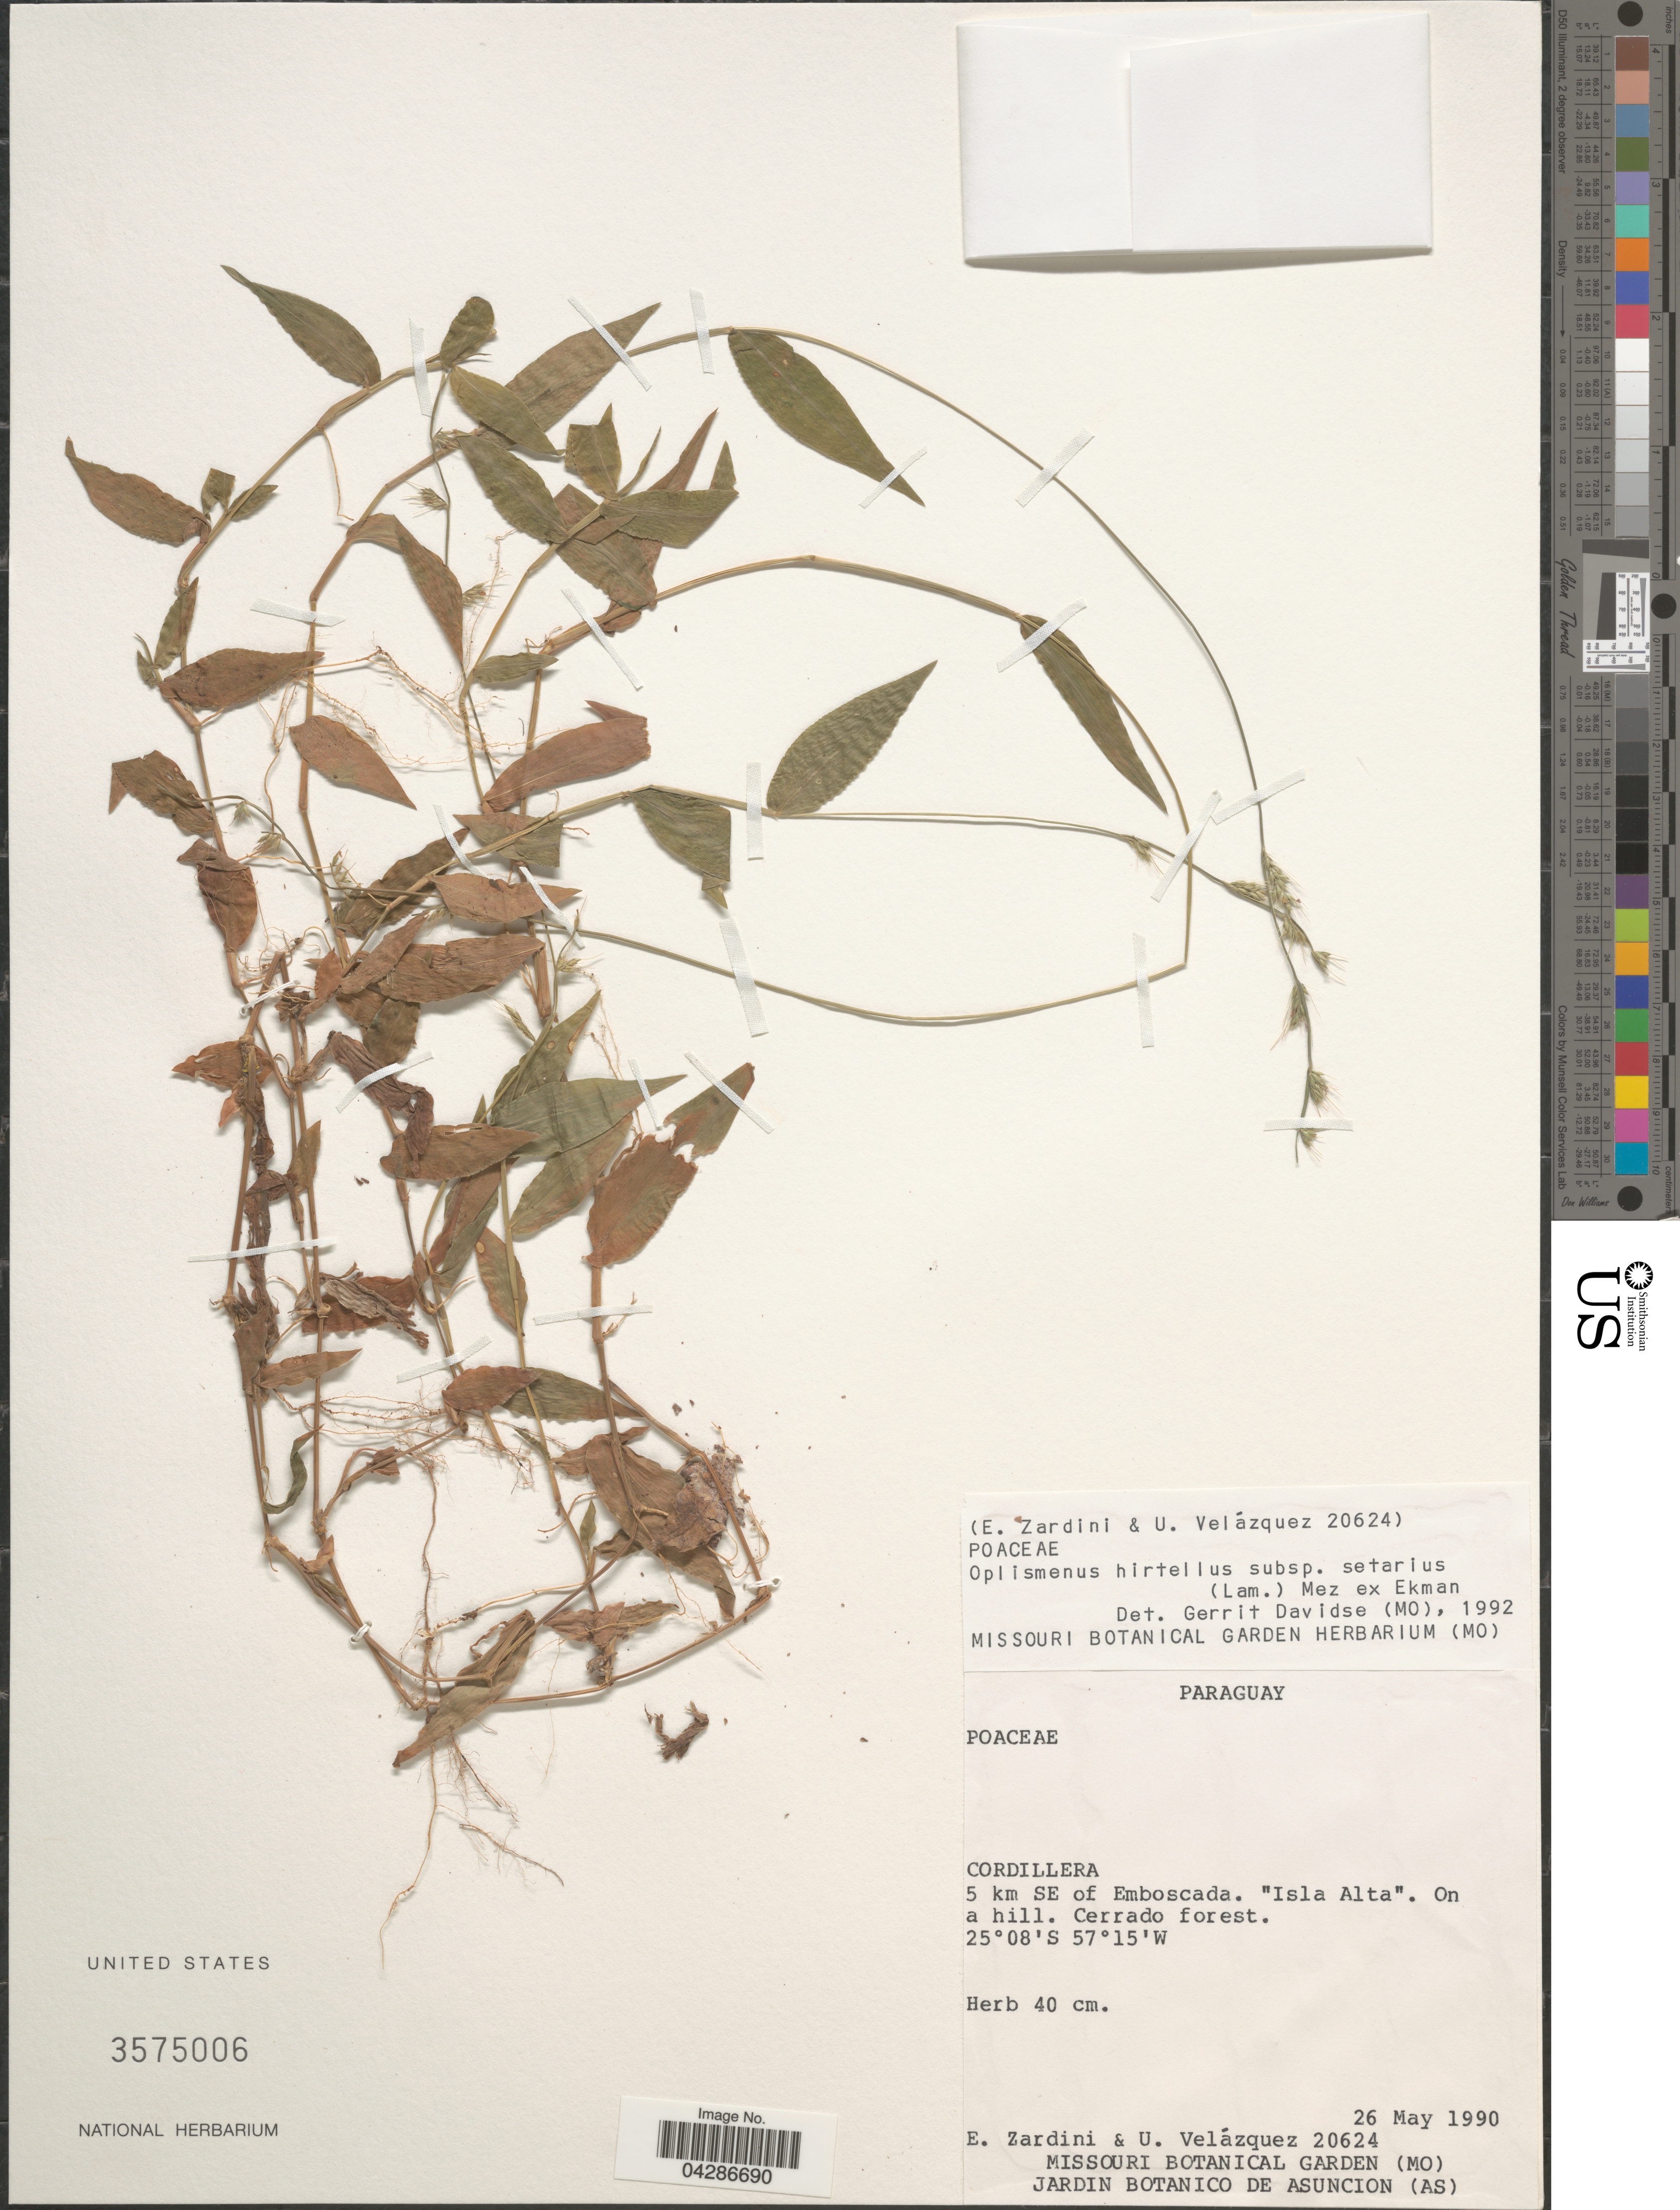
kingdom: Plantae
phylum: Tracheophyta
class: Liliopsida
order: Poales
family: Poaceae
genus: Oplismenus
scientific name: Oplismenus hirtellus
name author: (L.) P. Beauv.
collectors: E. Zardini & U. Velázquez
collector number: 20624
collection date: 1990-05-26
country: Paraguay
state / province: Cordillera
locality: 5 km SE of Emboscada. "Isla Alta".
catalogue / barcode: US 3575006